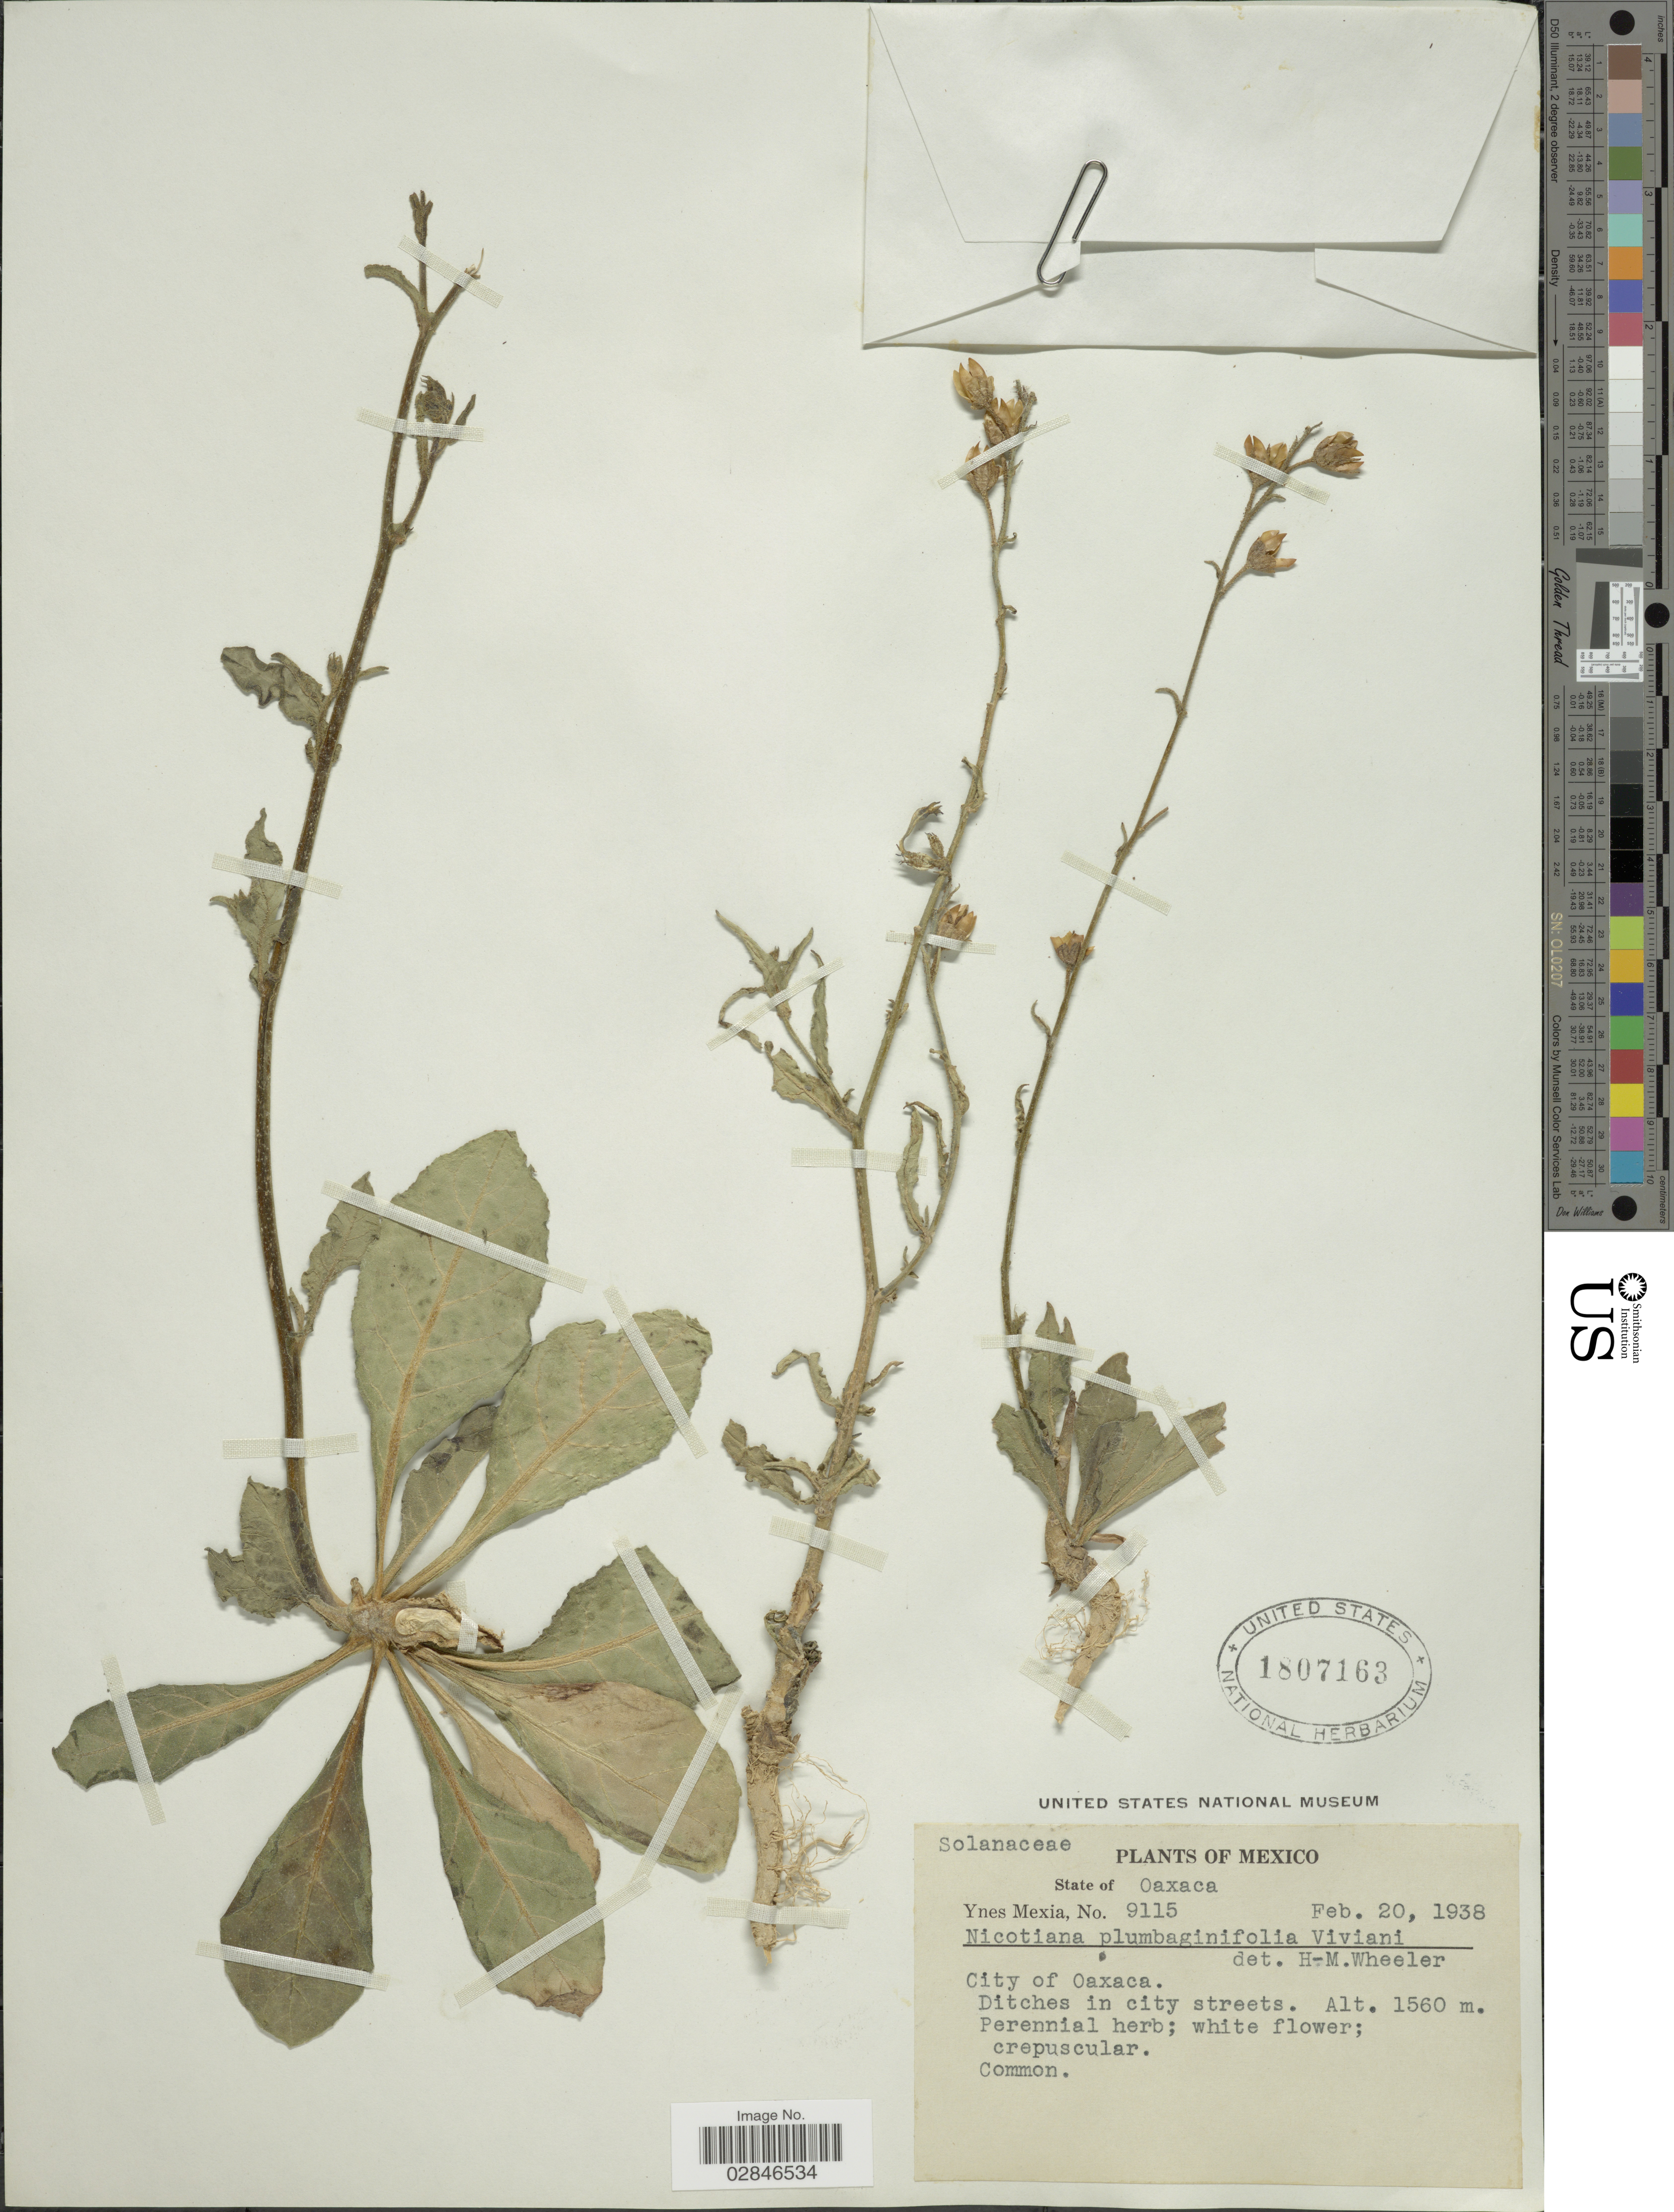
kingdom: Plantae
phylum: Tracheophyta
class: Magnoliopsida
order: Solanales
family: Solanaceae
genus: Nicotiana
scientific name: Nicotiana plumbaginifolia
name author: Viv.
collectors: Y. Mexia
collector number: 9115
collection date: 1938-02-20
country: Mexico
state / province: Oaxaca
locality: City of Oaxaca.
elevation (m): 1560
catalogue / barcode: US 1807163